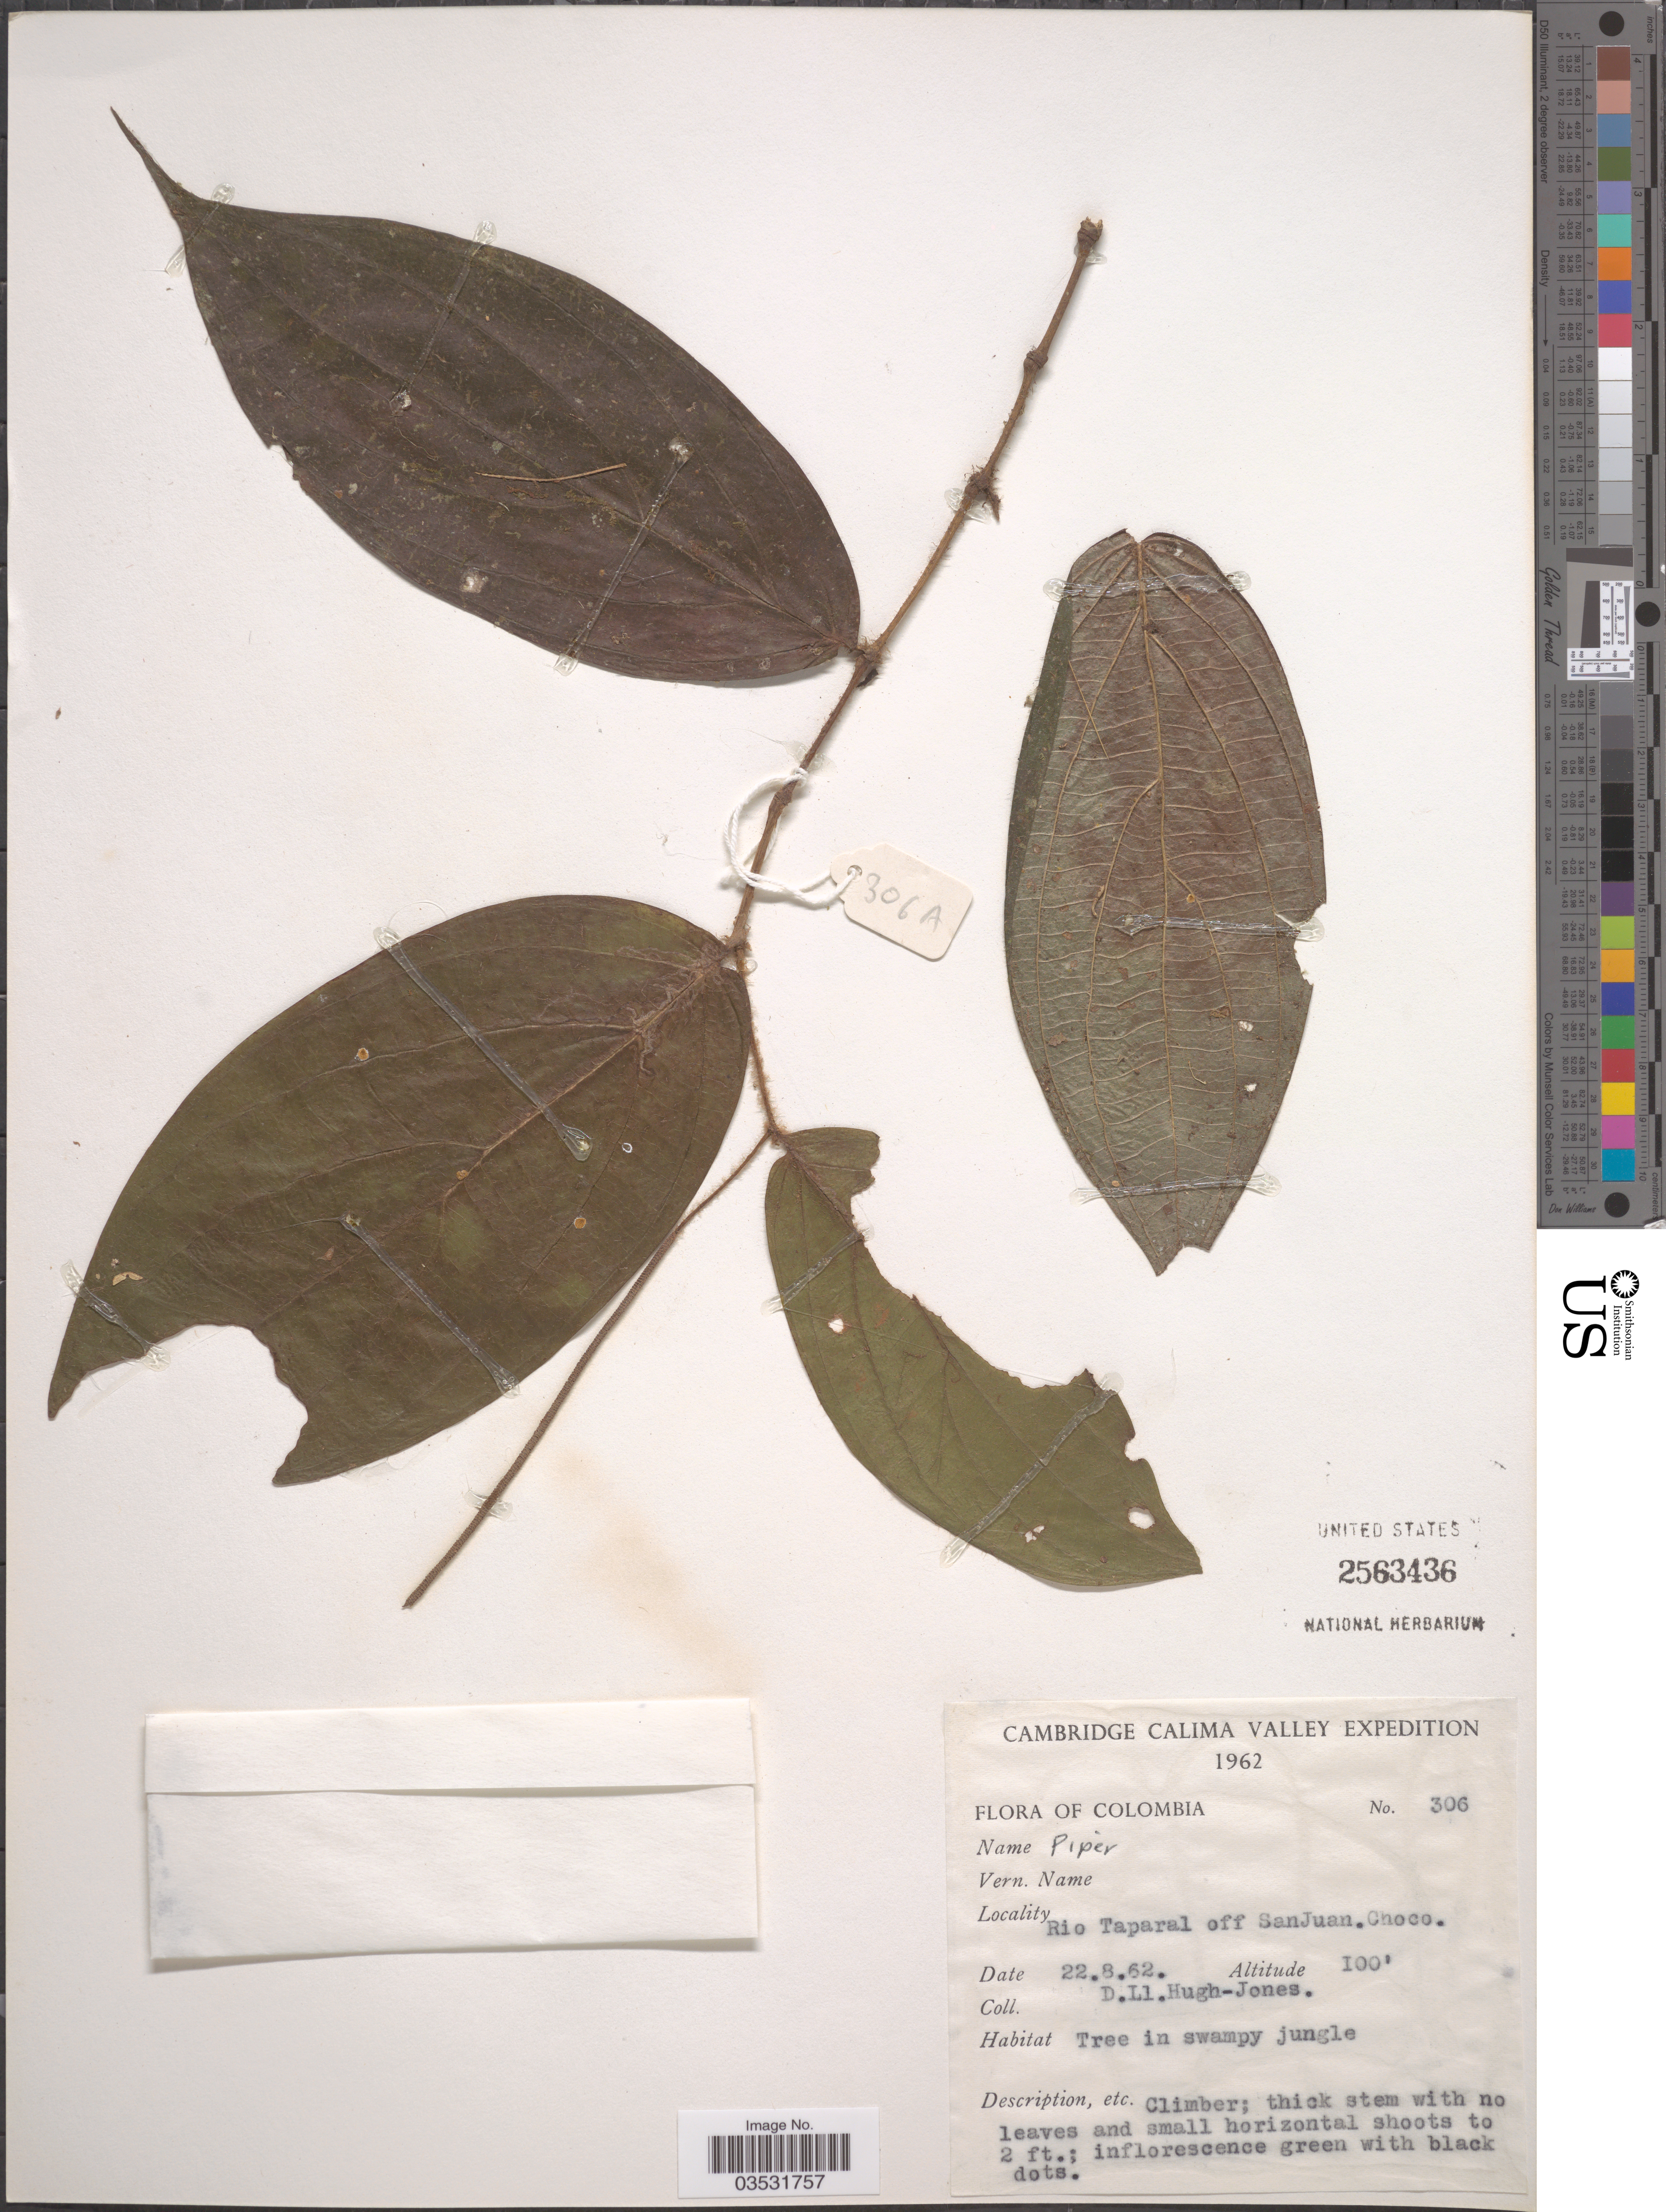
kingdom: Plantae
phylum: Tracheophyta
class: Magnoliopsida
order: Piperales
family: Piperaceae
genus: Piper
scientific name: Piper sp.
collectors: D. Hugh-Jones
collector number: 306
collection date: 1962-08-22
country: Colombia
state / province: Chocó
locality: Calima Valley. Rio Taparal off San Juan.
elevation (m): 30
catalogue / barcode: US 2563436